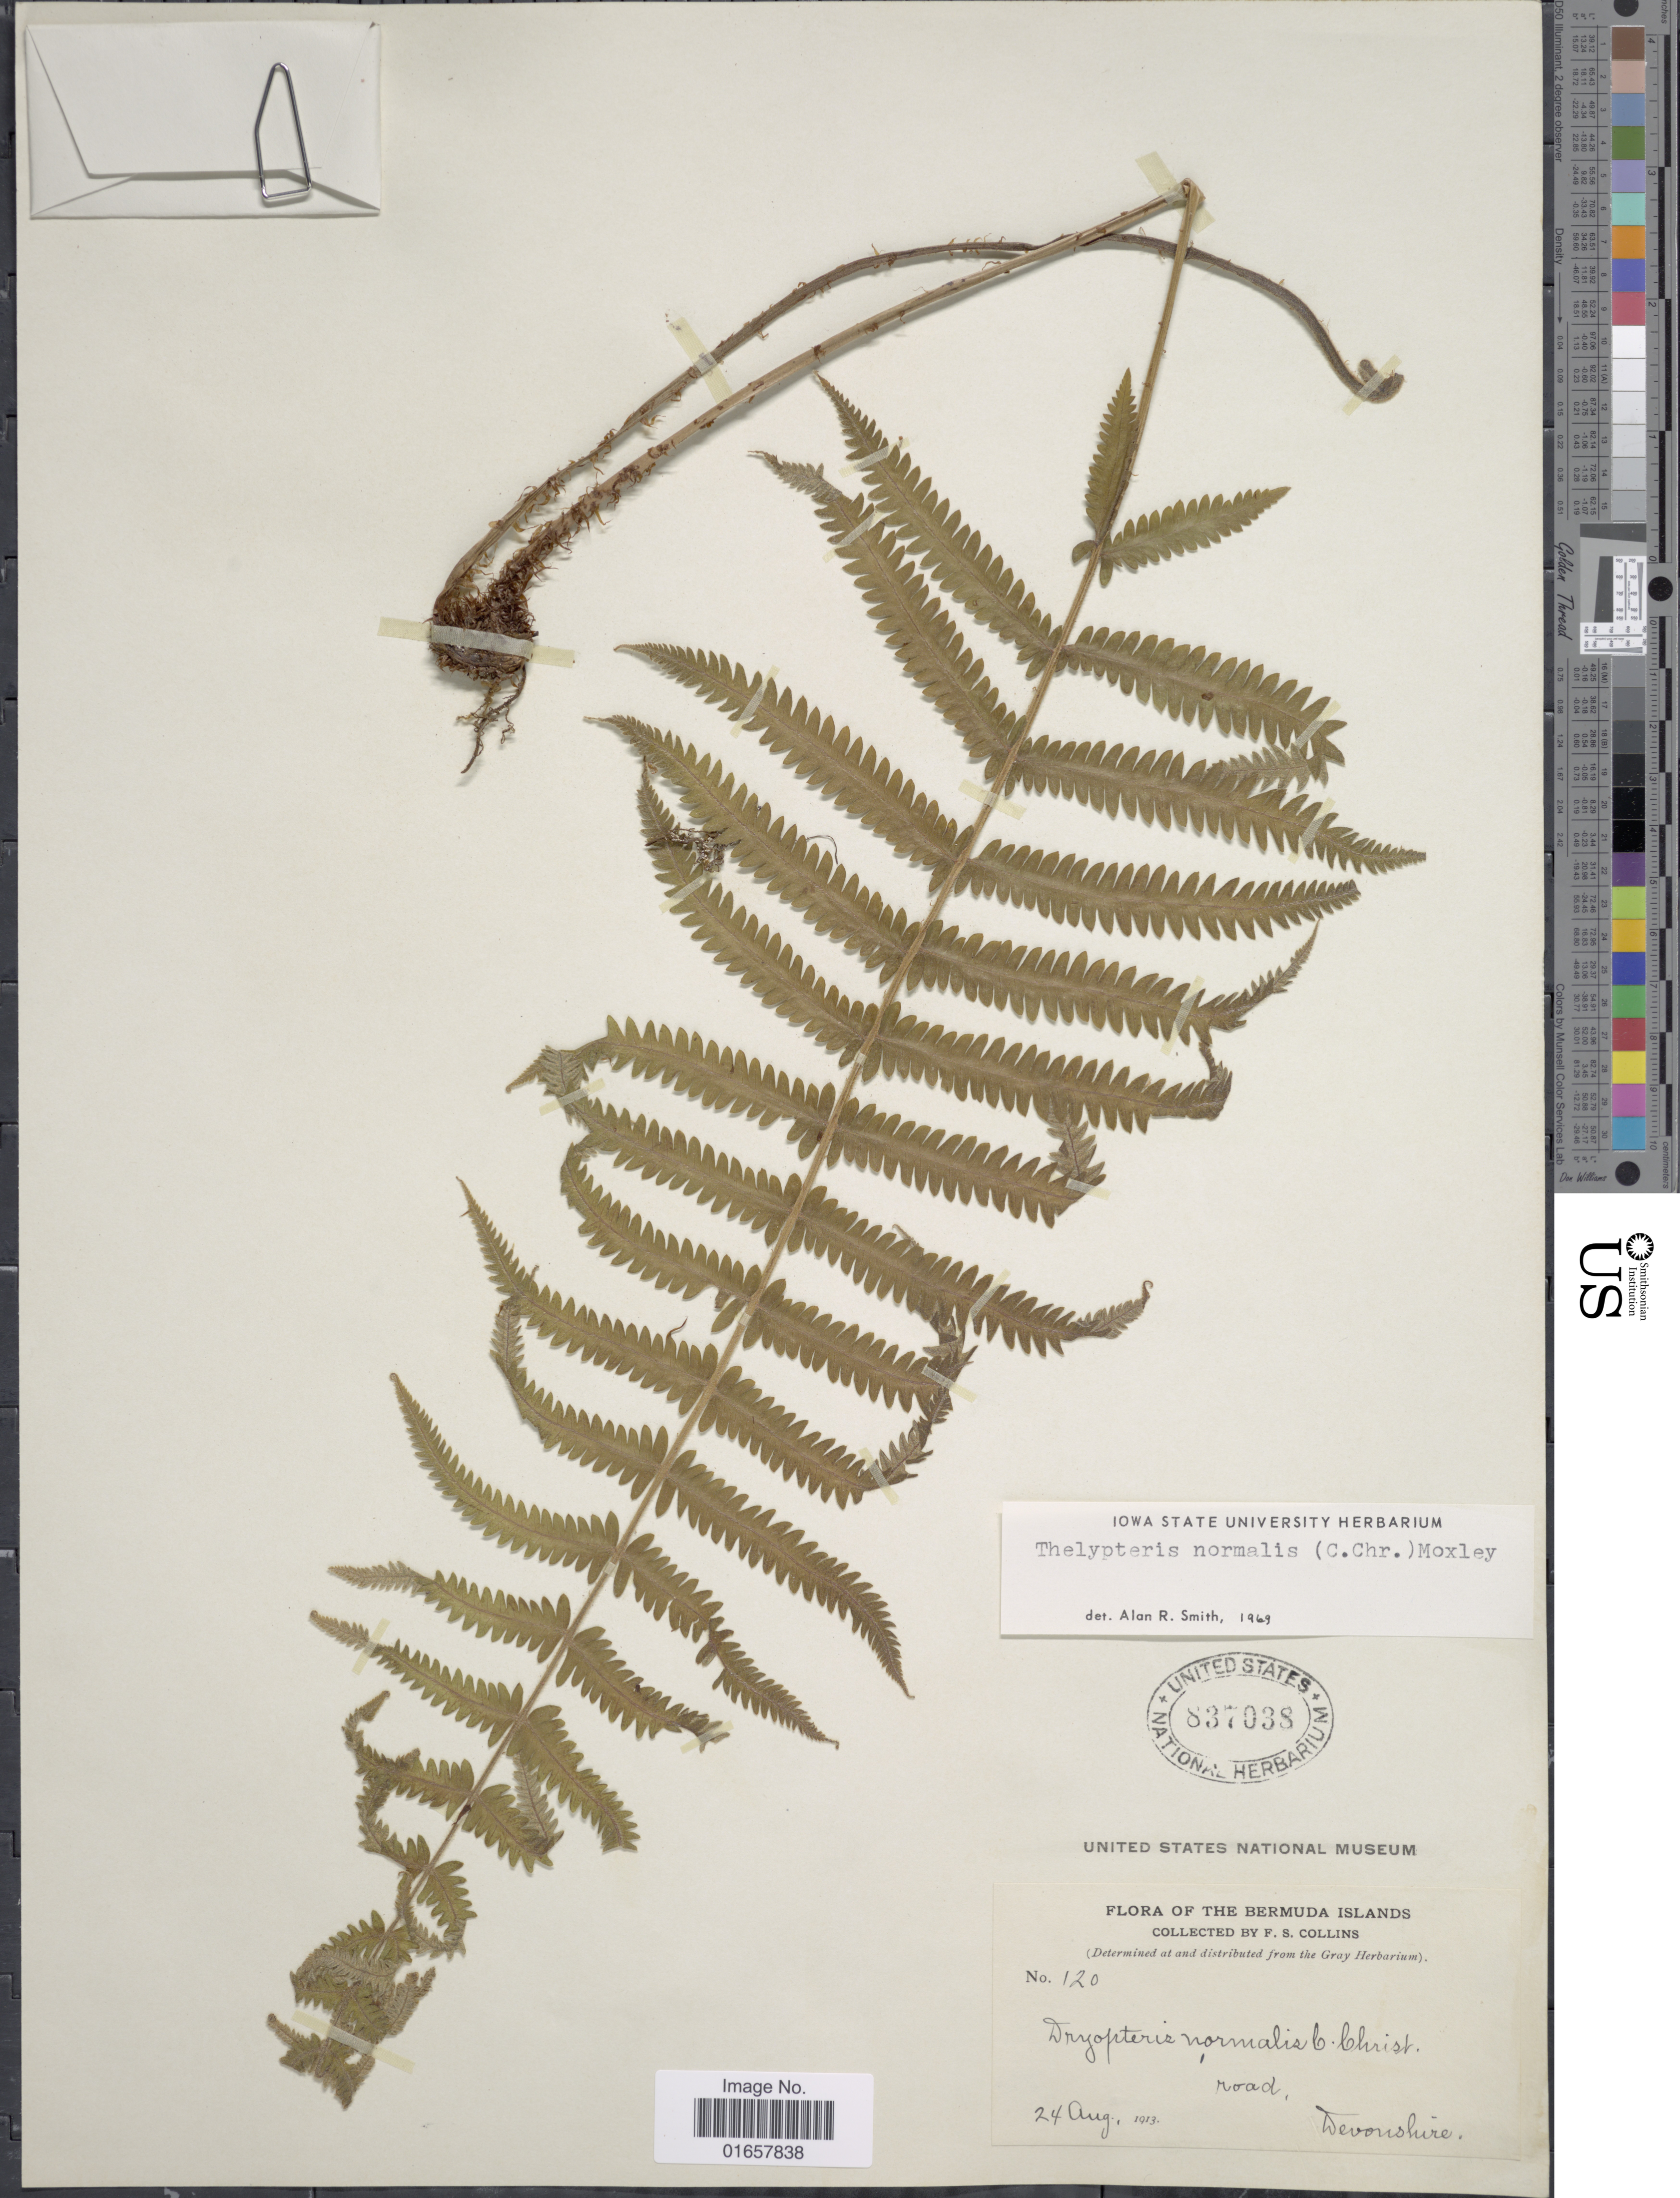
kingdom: Plantae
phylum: Tracheophyta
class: Polypodiopsida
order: Polypodiales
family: Thelypteridaceae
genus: Christella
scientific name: Christella kunthii comb. ined.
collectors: F. Collins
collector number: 120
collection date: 1913-08-24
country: Bermuda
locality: Bermuda Islands, road Devonshire.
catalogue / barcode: US 837038